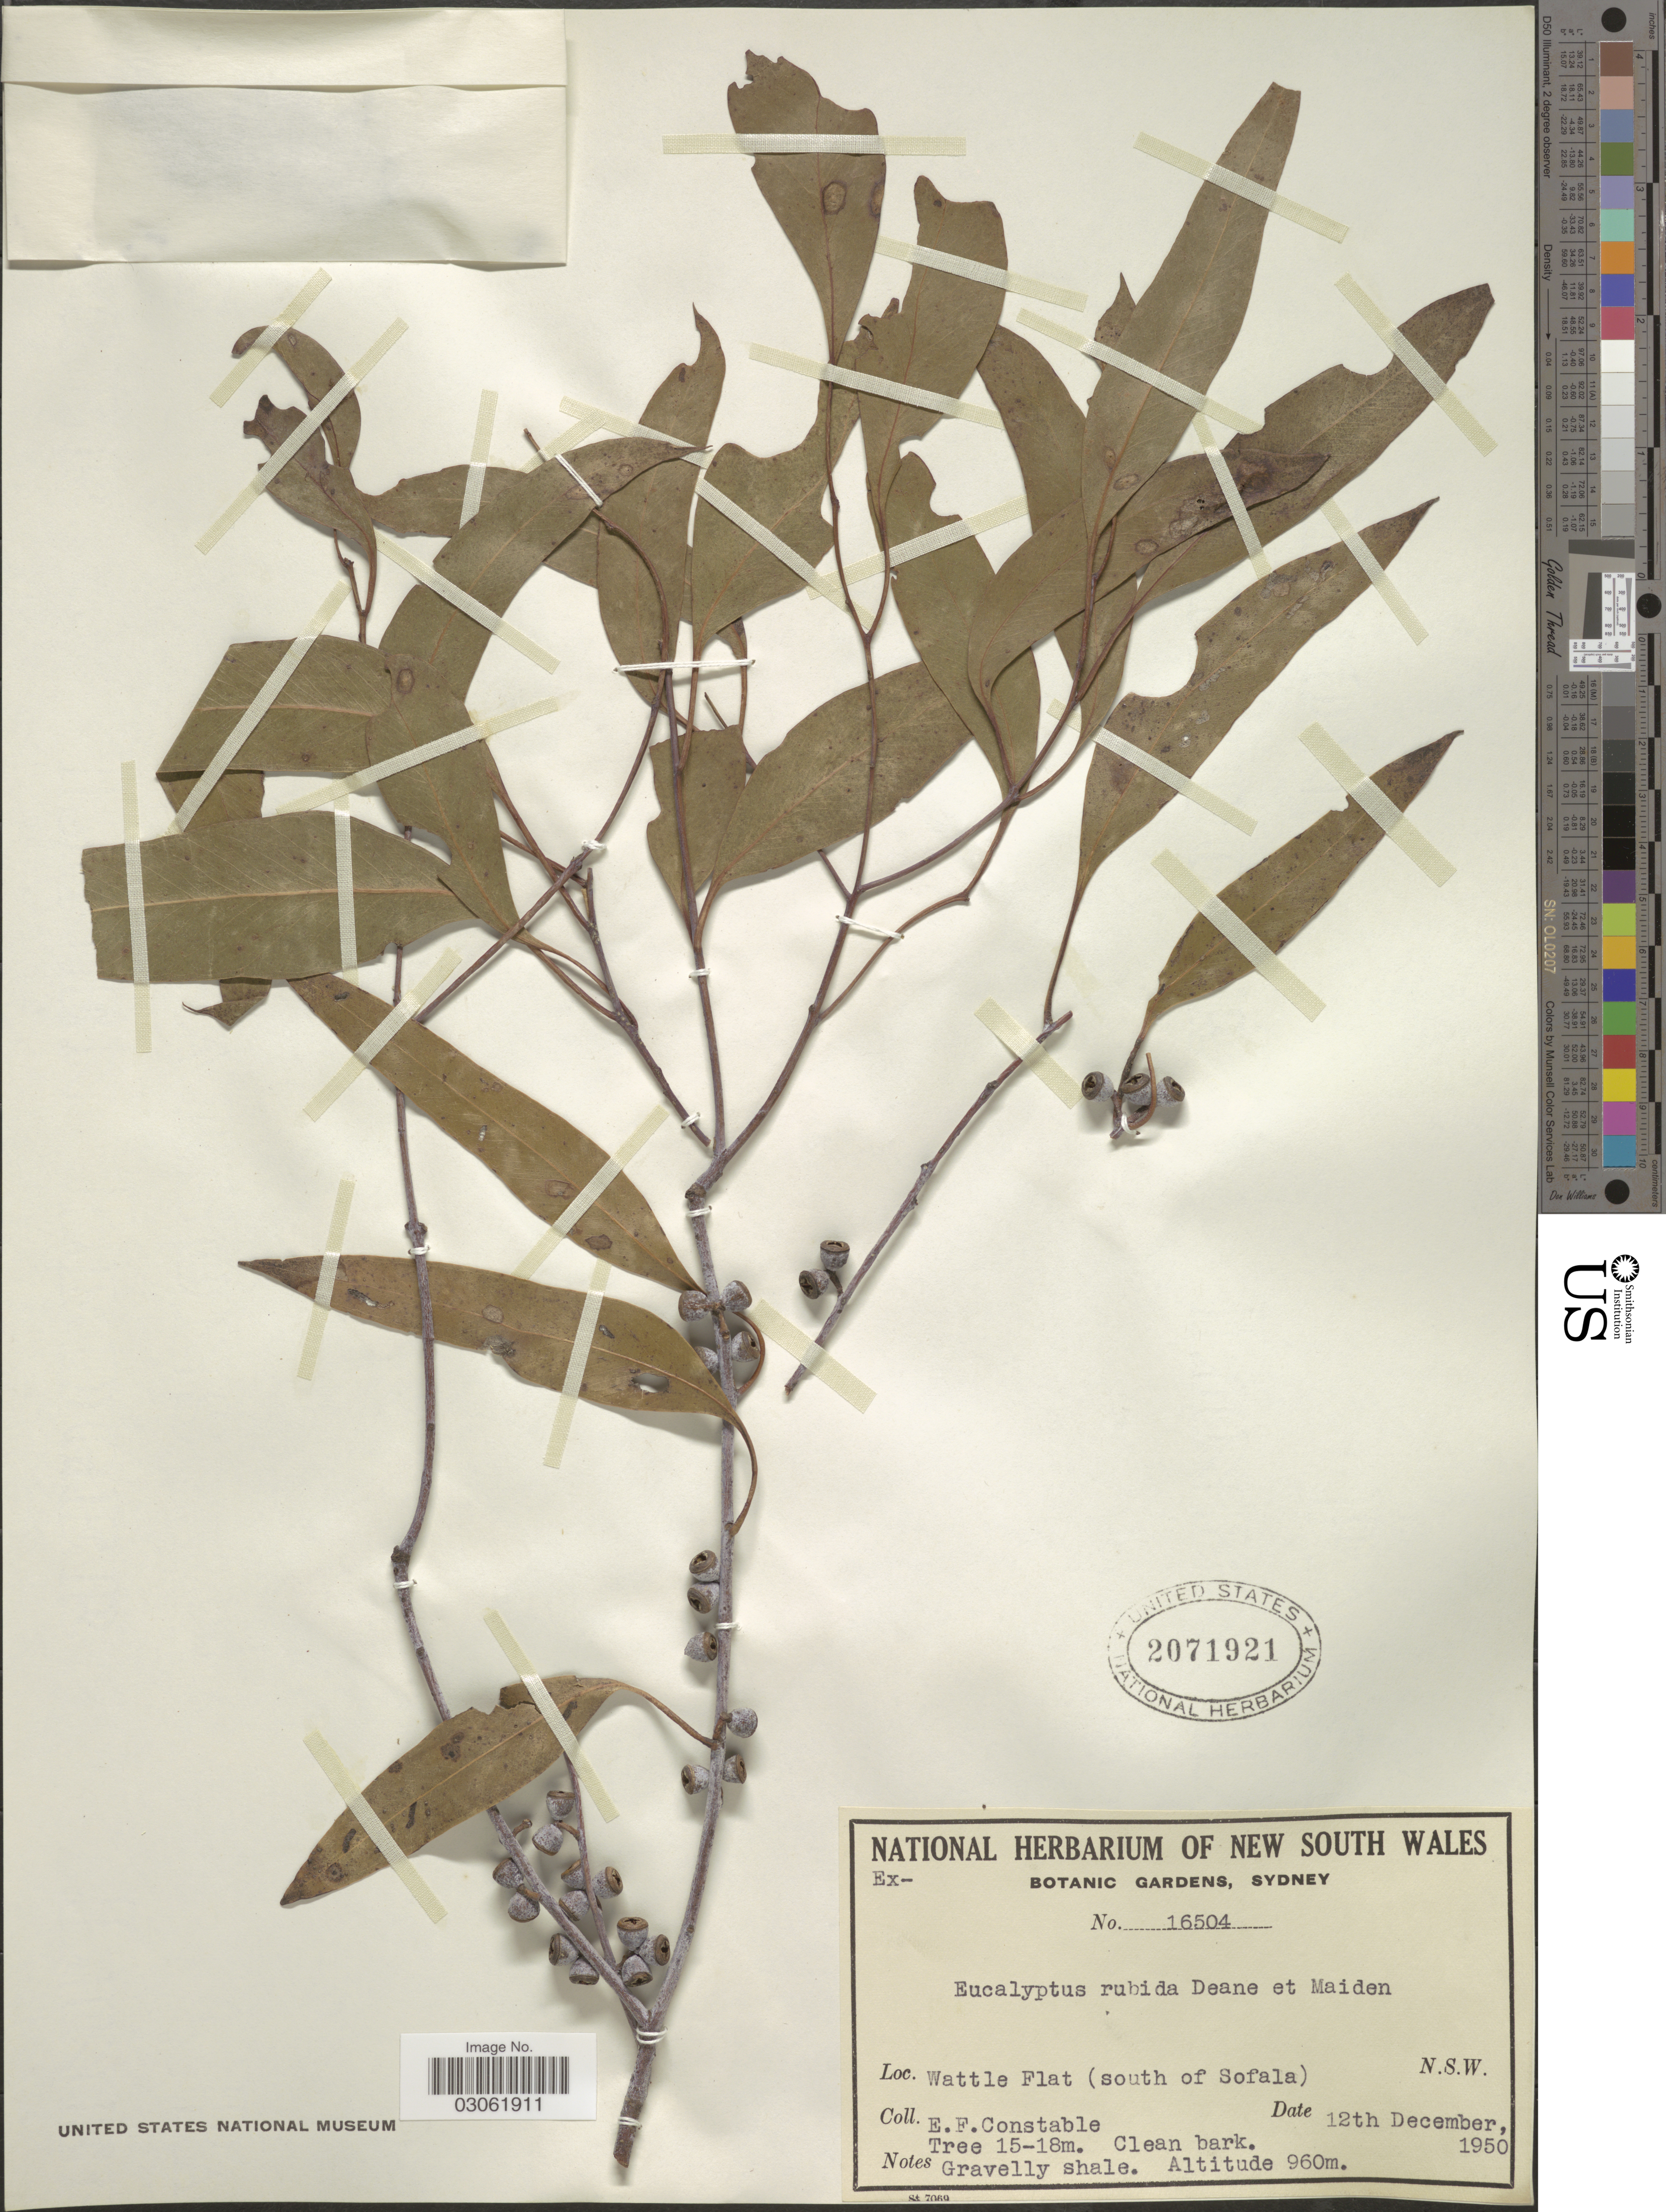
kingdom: Plantae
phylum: Tracheophyta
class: Magnoliopsida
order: Myrtales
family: Myrtaceae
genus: Eucalyptus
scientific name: Eucalyptus rubida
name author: H. Deane & Maiden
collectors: E. F. Constable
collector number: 16504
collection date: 1950-12-12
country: Australia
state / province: New South Wales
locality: Wattle Flat (south of Sofala).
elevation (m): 960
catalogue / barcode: US 2071921